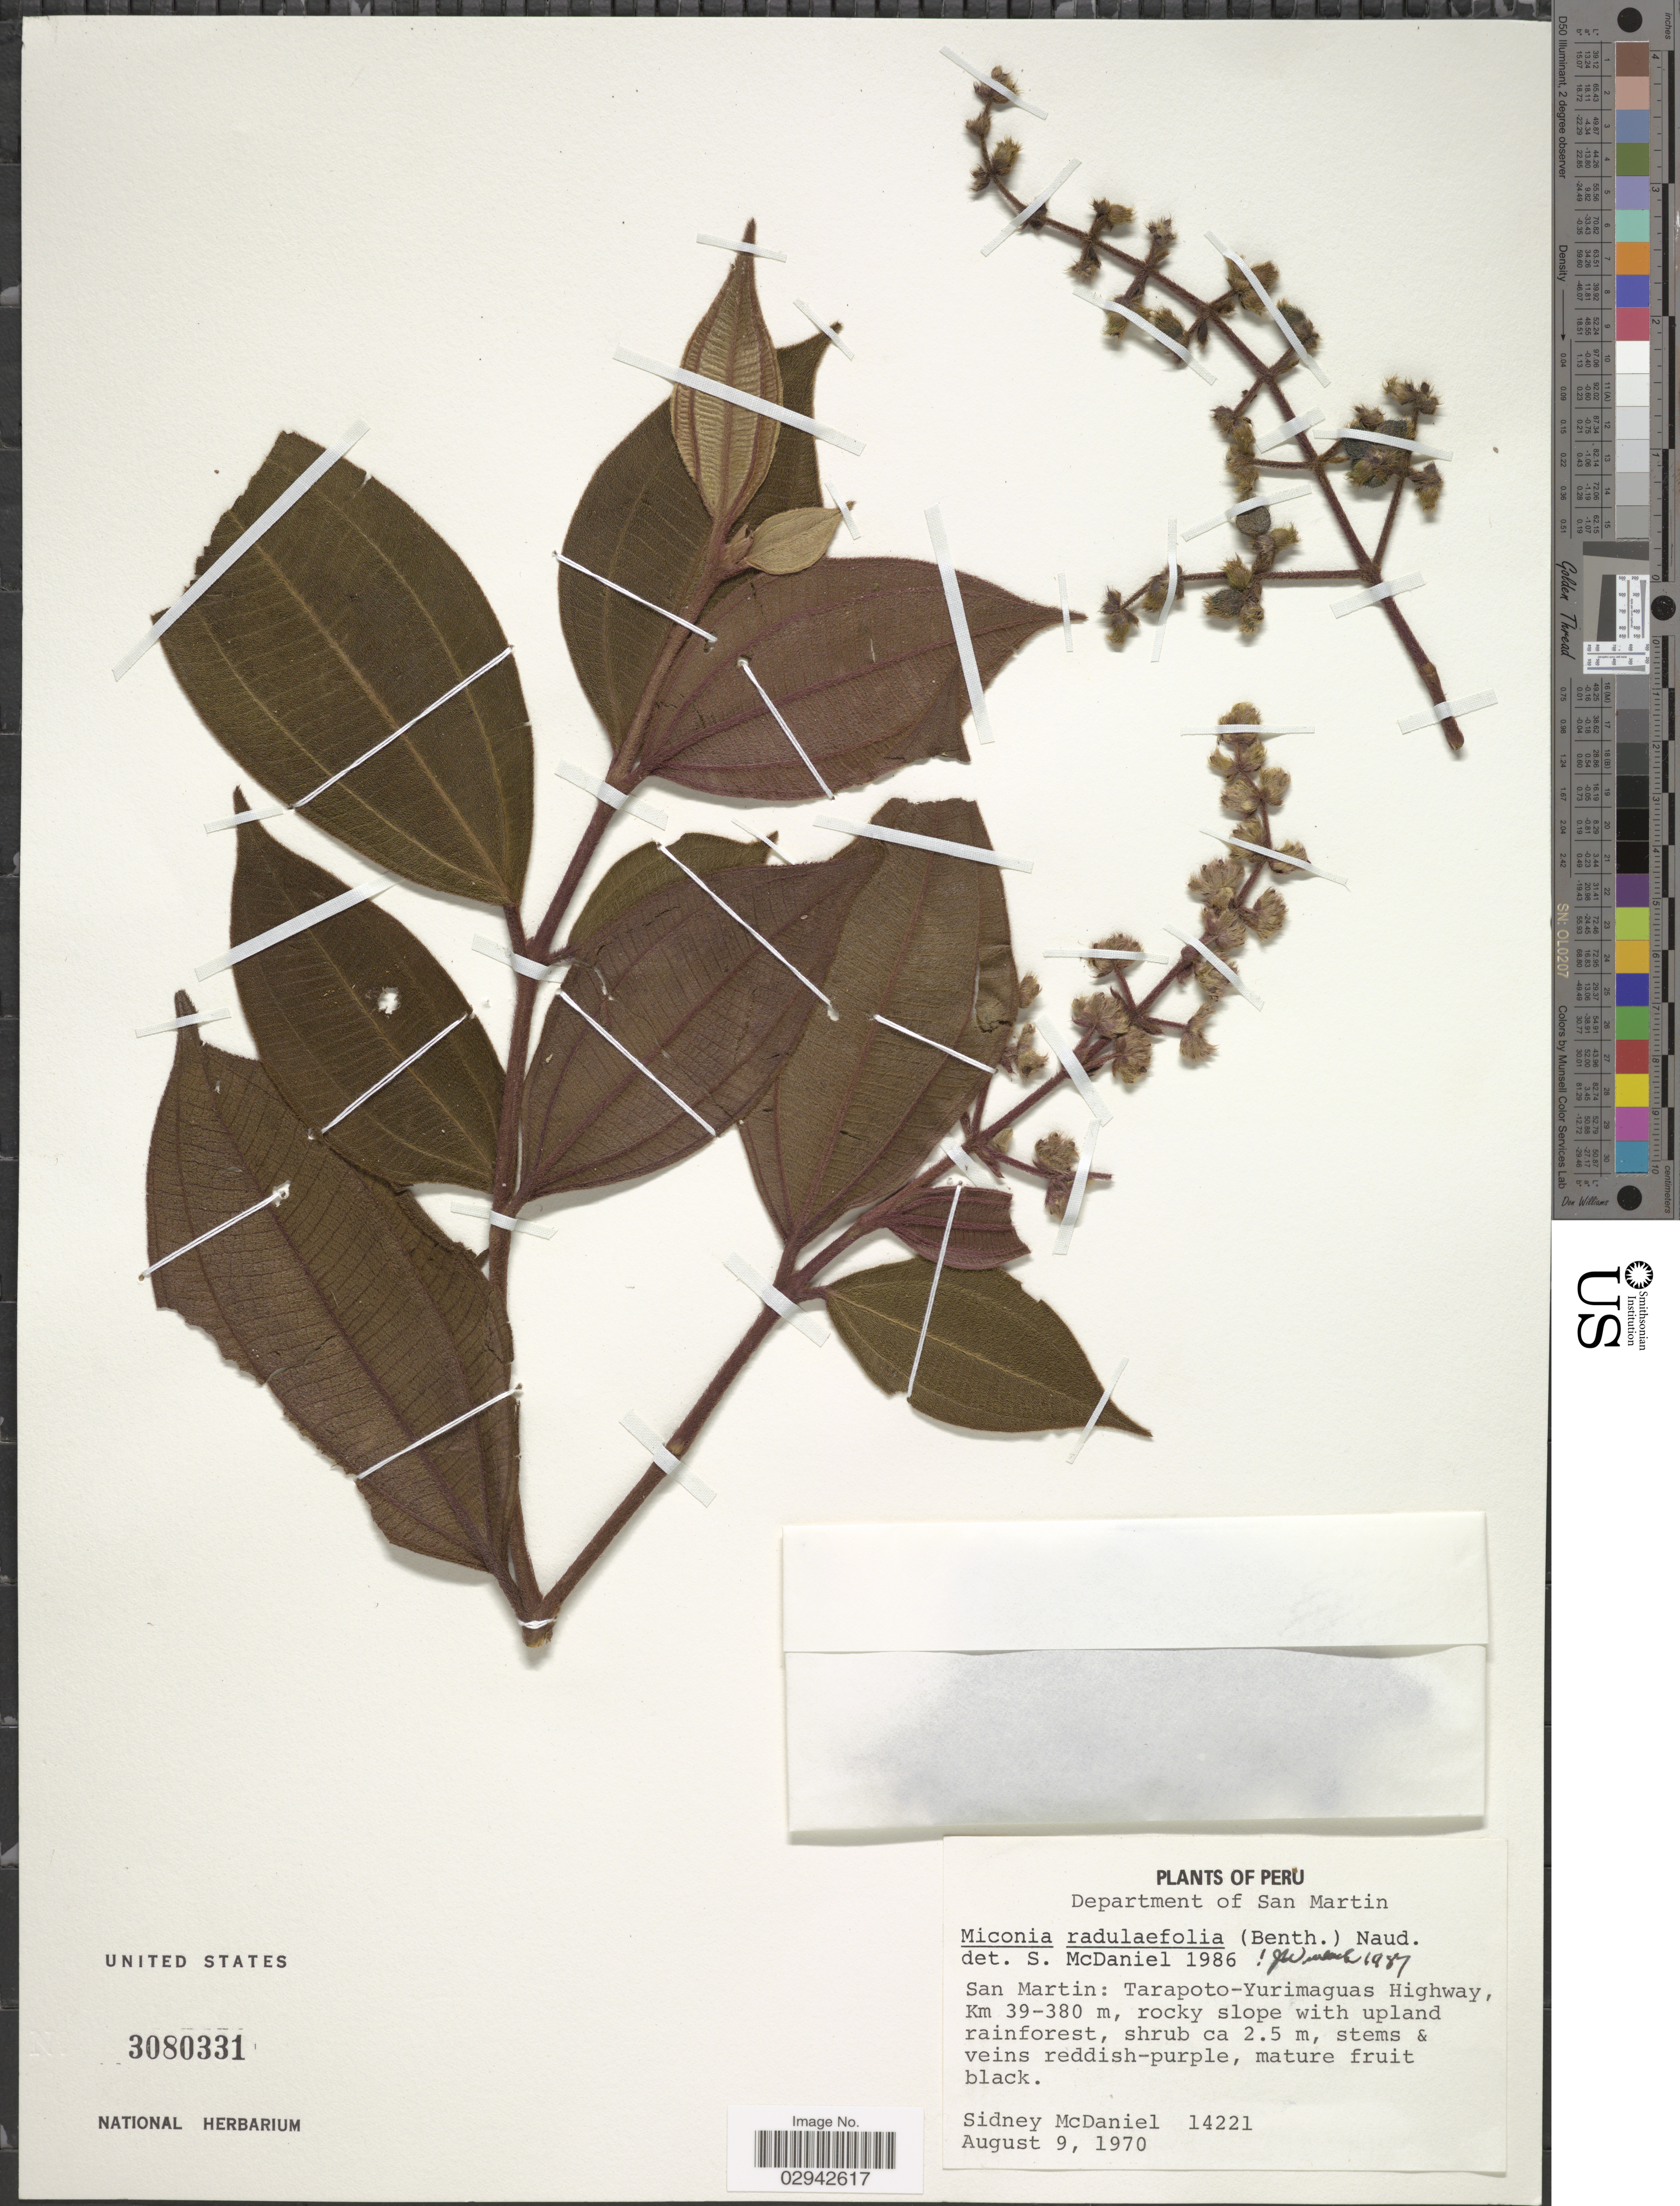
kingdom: Plantae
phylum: Tracheophyta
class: Magnoliopsida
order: Myrtales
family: Melastomataceae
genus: Miconia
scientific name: Miconia radulifolia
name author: (Benth.) Naudin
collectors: S. McDaniel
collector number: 14221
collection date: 1970-08-09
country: Peru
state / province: San Martín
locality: Department of San Martín, Tarapoto-Yurimaguas Highway, Km 39-380 m., rocky slope with upland rainforest.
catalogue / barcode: US 3080331